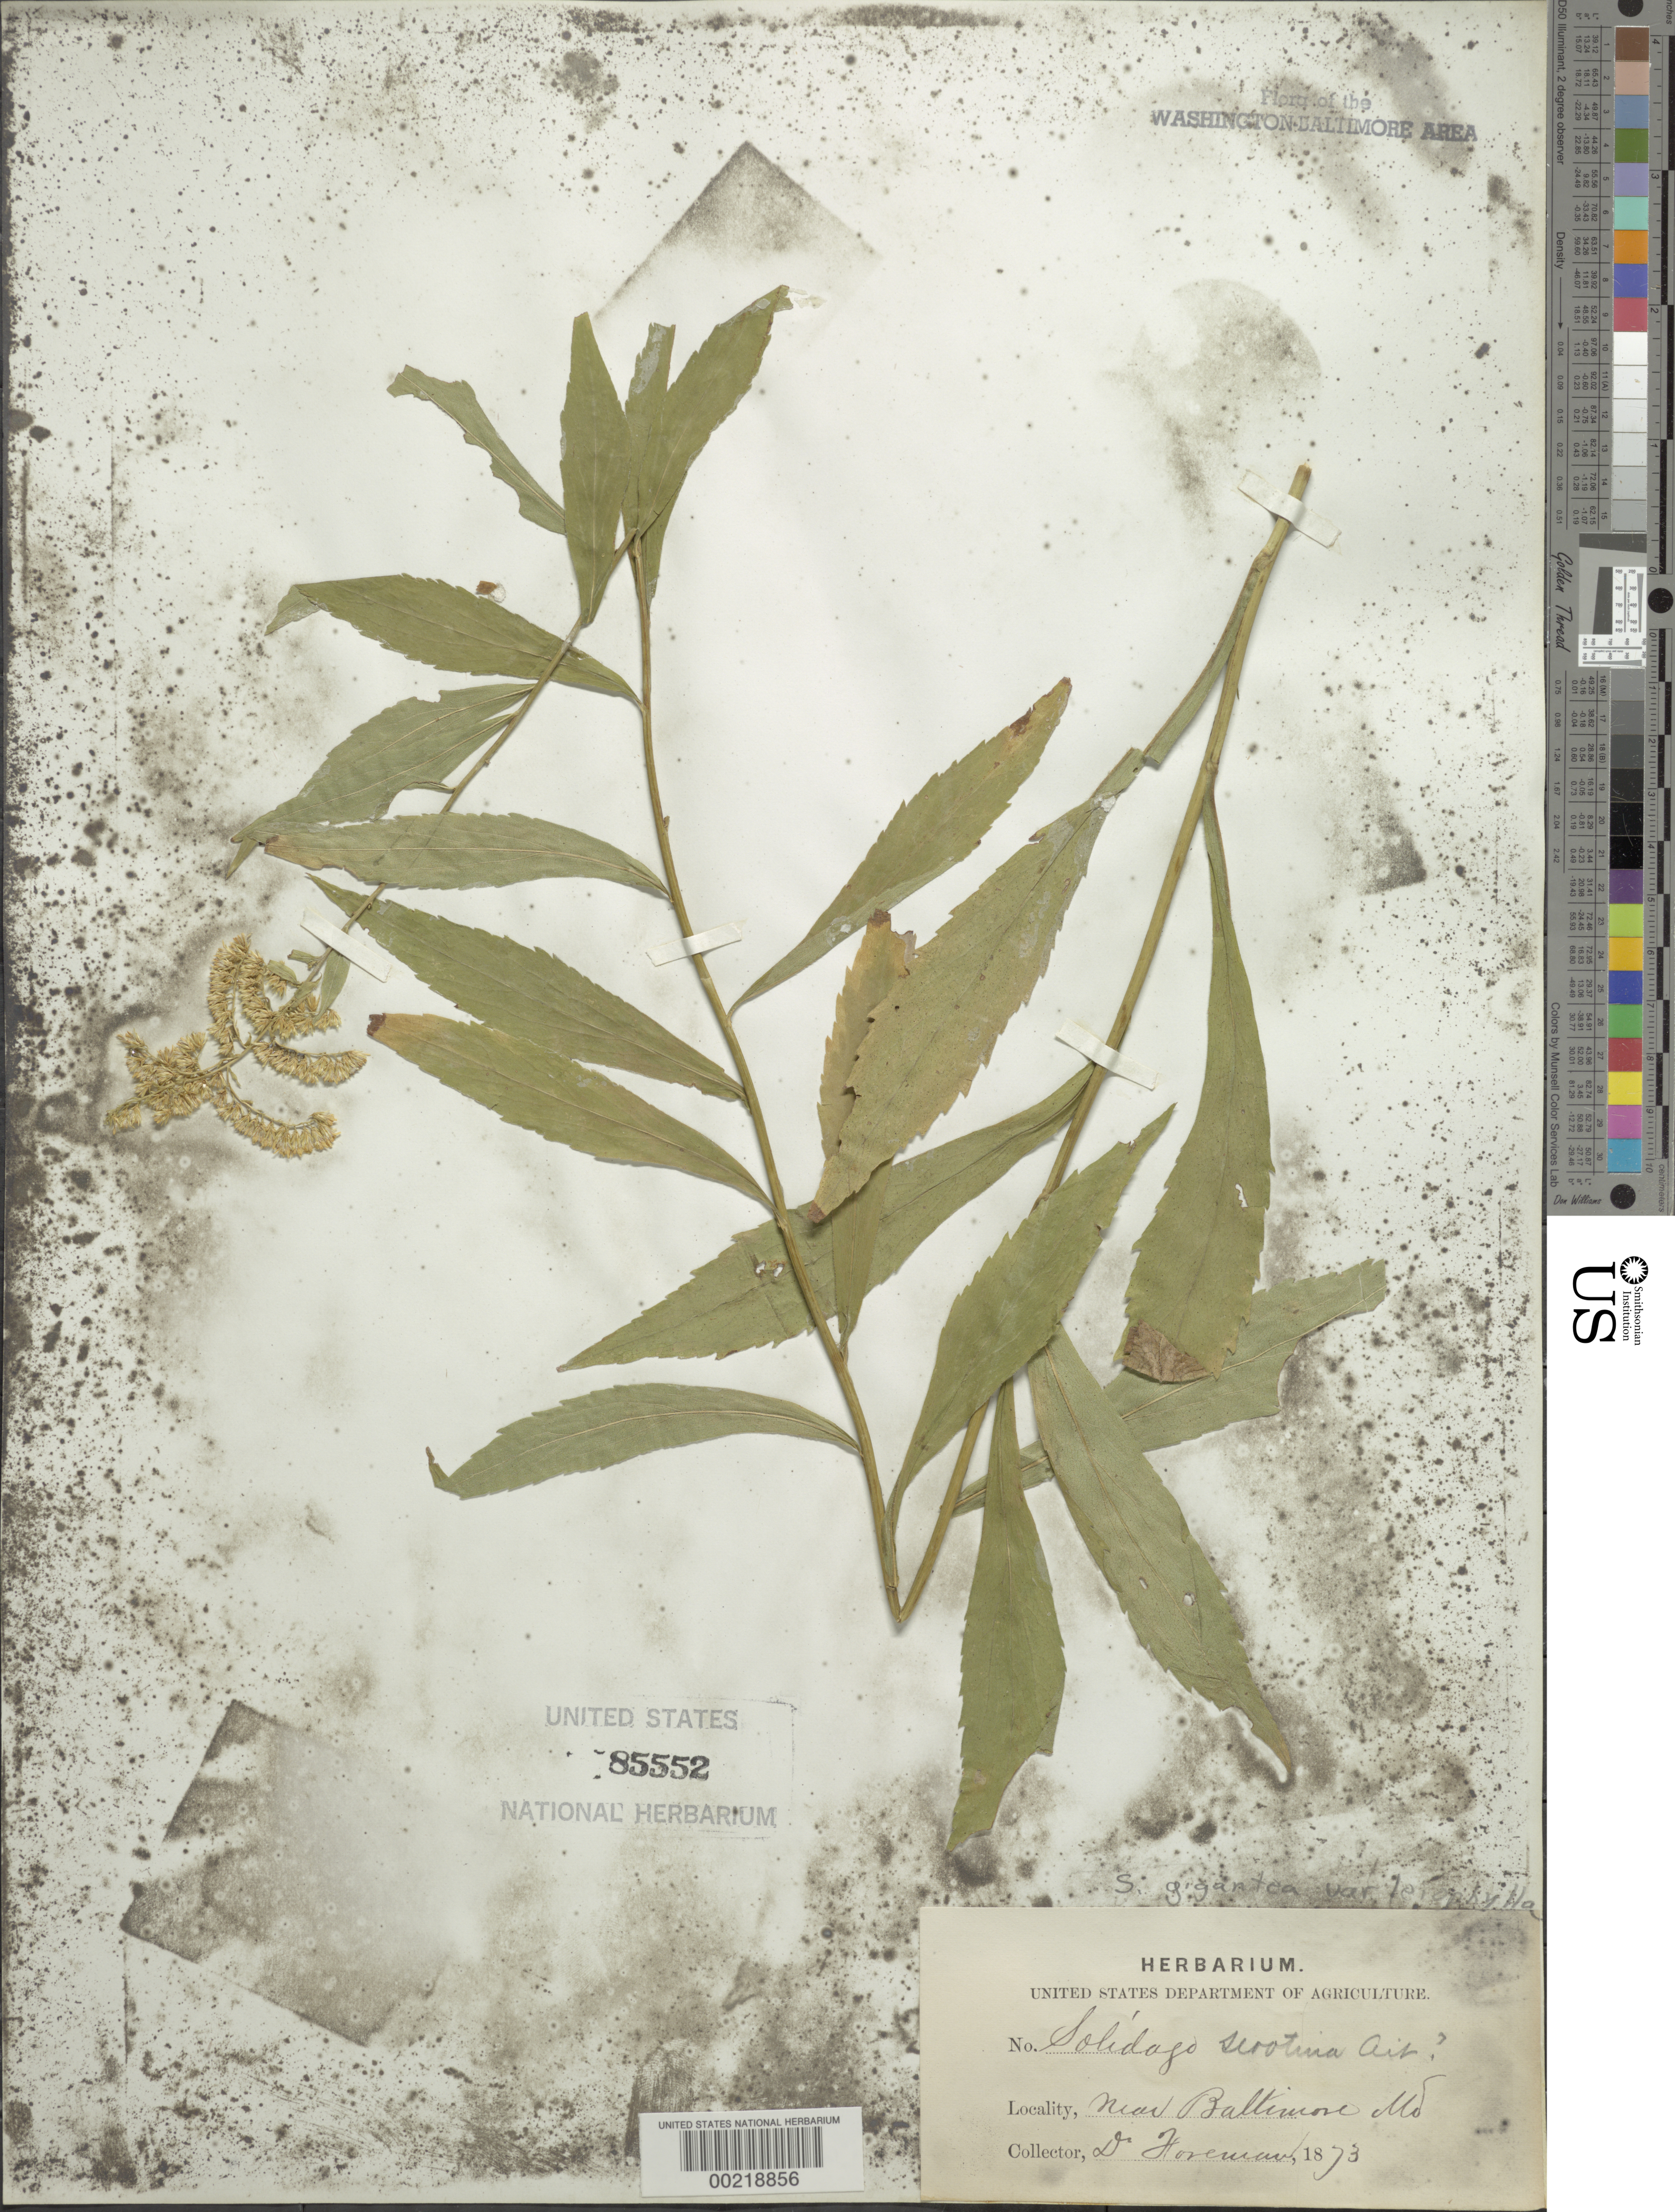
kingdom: Plantae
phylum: Tracheophyta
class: Magnoliopsida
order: Asterales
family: Asteraceae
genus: Solidago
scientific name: Solidago gigantea var. leiophylla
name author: Fernald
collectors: D. Foreman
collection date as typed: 1873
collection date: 1873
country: United States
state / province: Maryland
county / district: City of Baltimore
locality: Baltimore vicinity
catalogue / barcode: US 85552